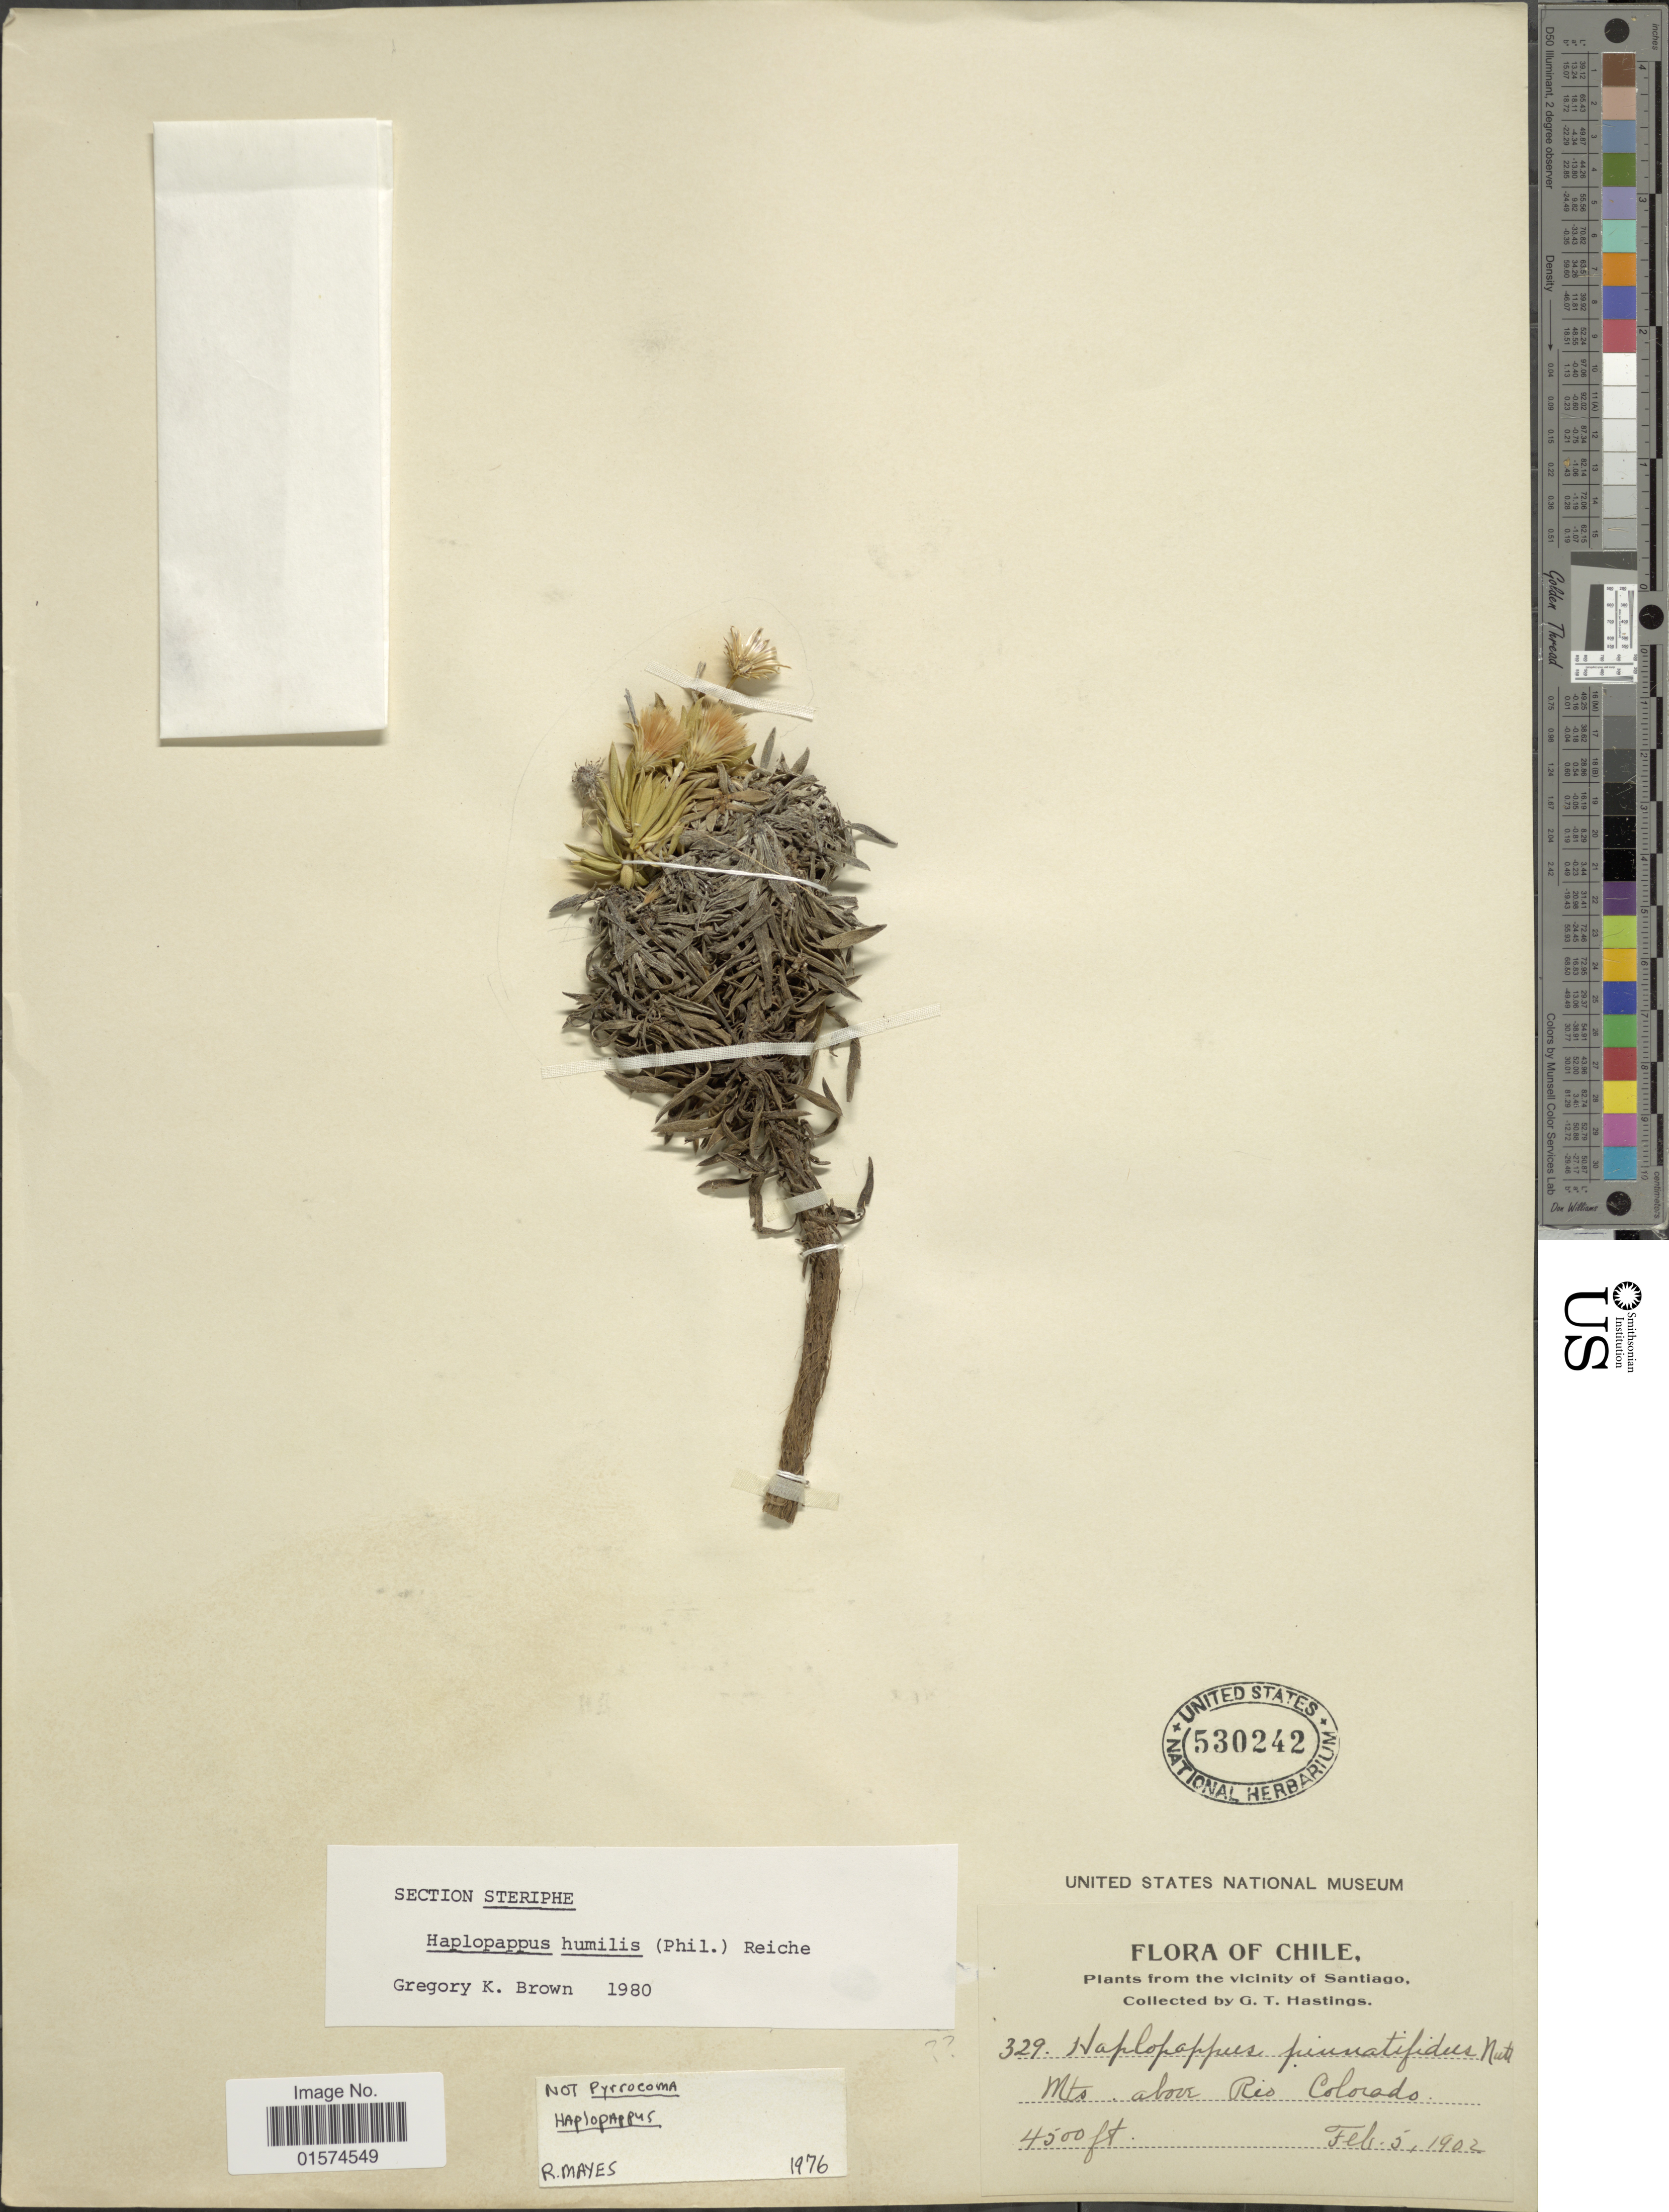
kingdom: Plantae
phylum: Tracheophyta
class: Magnoliopsida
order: Asterales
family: Asteraceae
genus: Haplopappus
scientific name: Haplopappus humilis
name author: (Phil.) Reiche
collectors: G. Hastings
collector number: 329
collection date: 1902-02-05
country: Chile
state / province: Región Metropolitana (RM)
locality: The vicinity of Santiago, Mts. above Rio Colorado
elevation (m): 1372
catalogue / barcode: US 530242